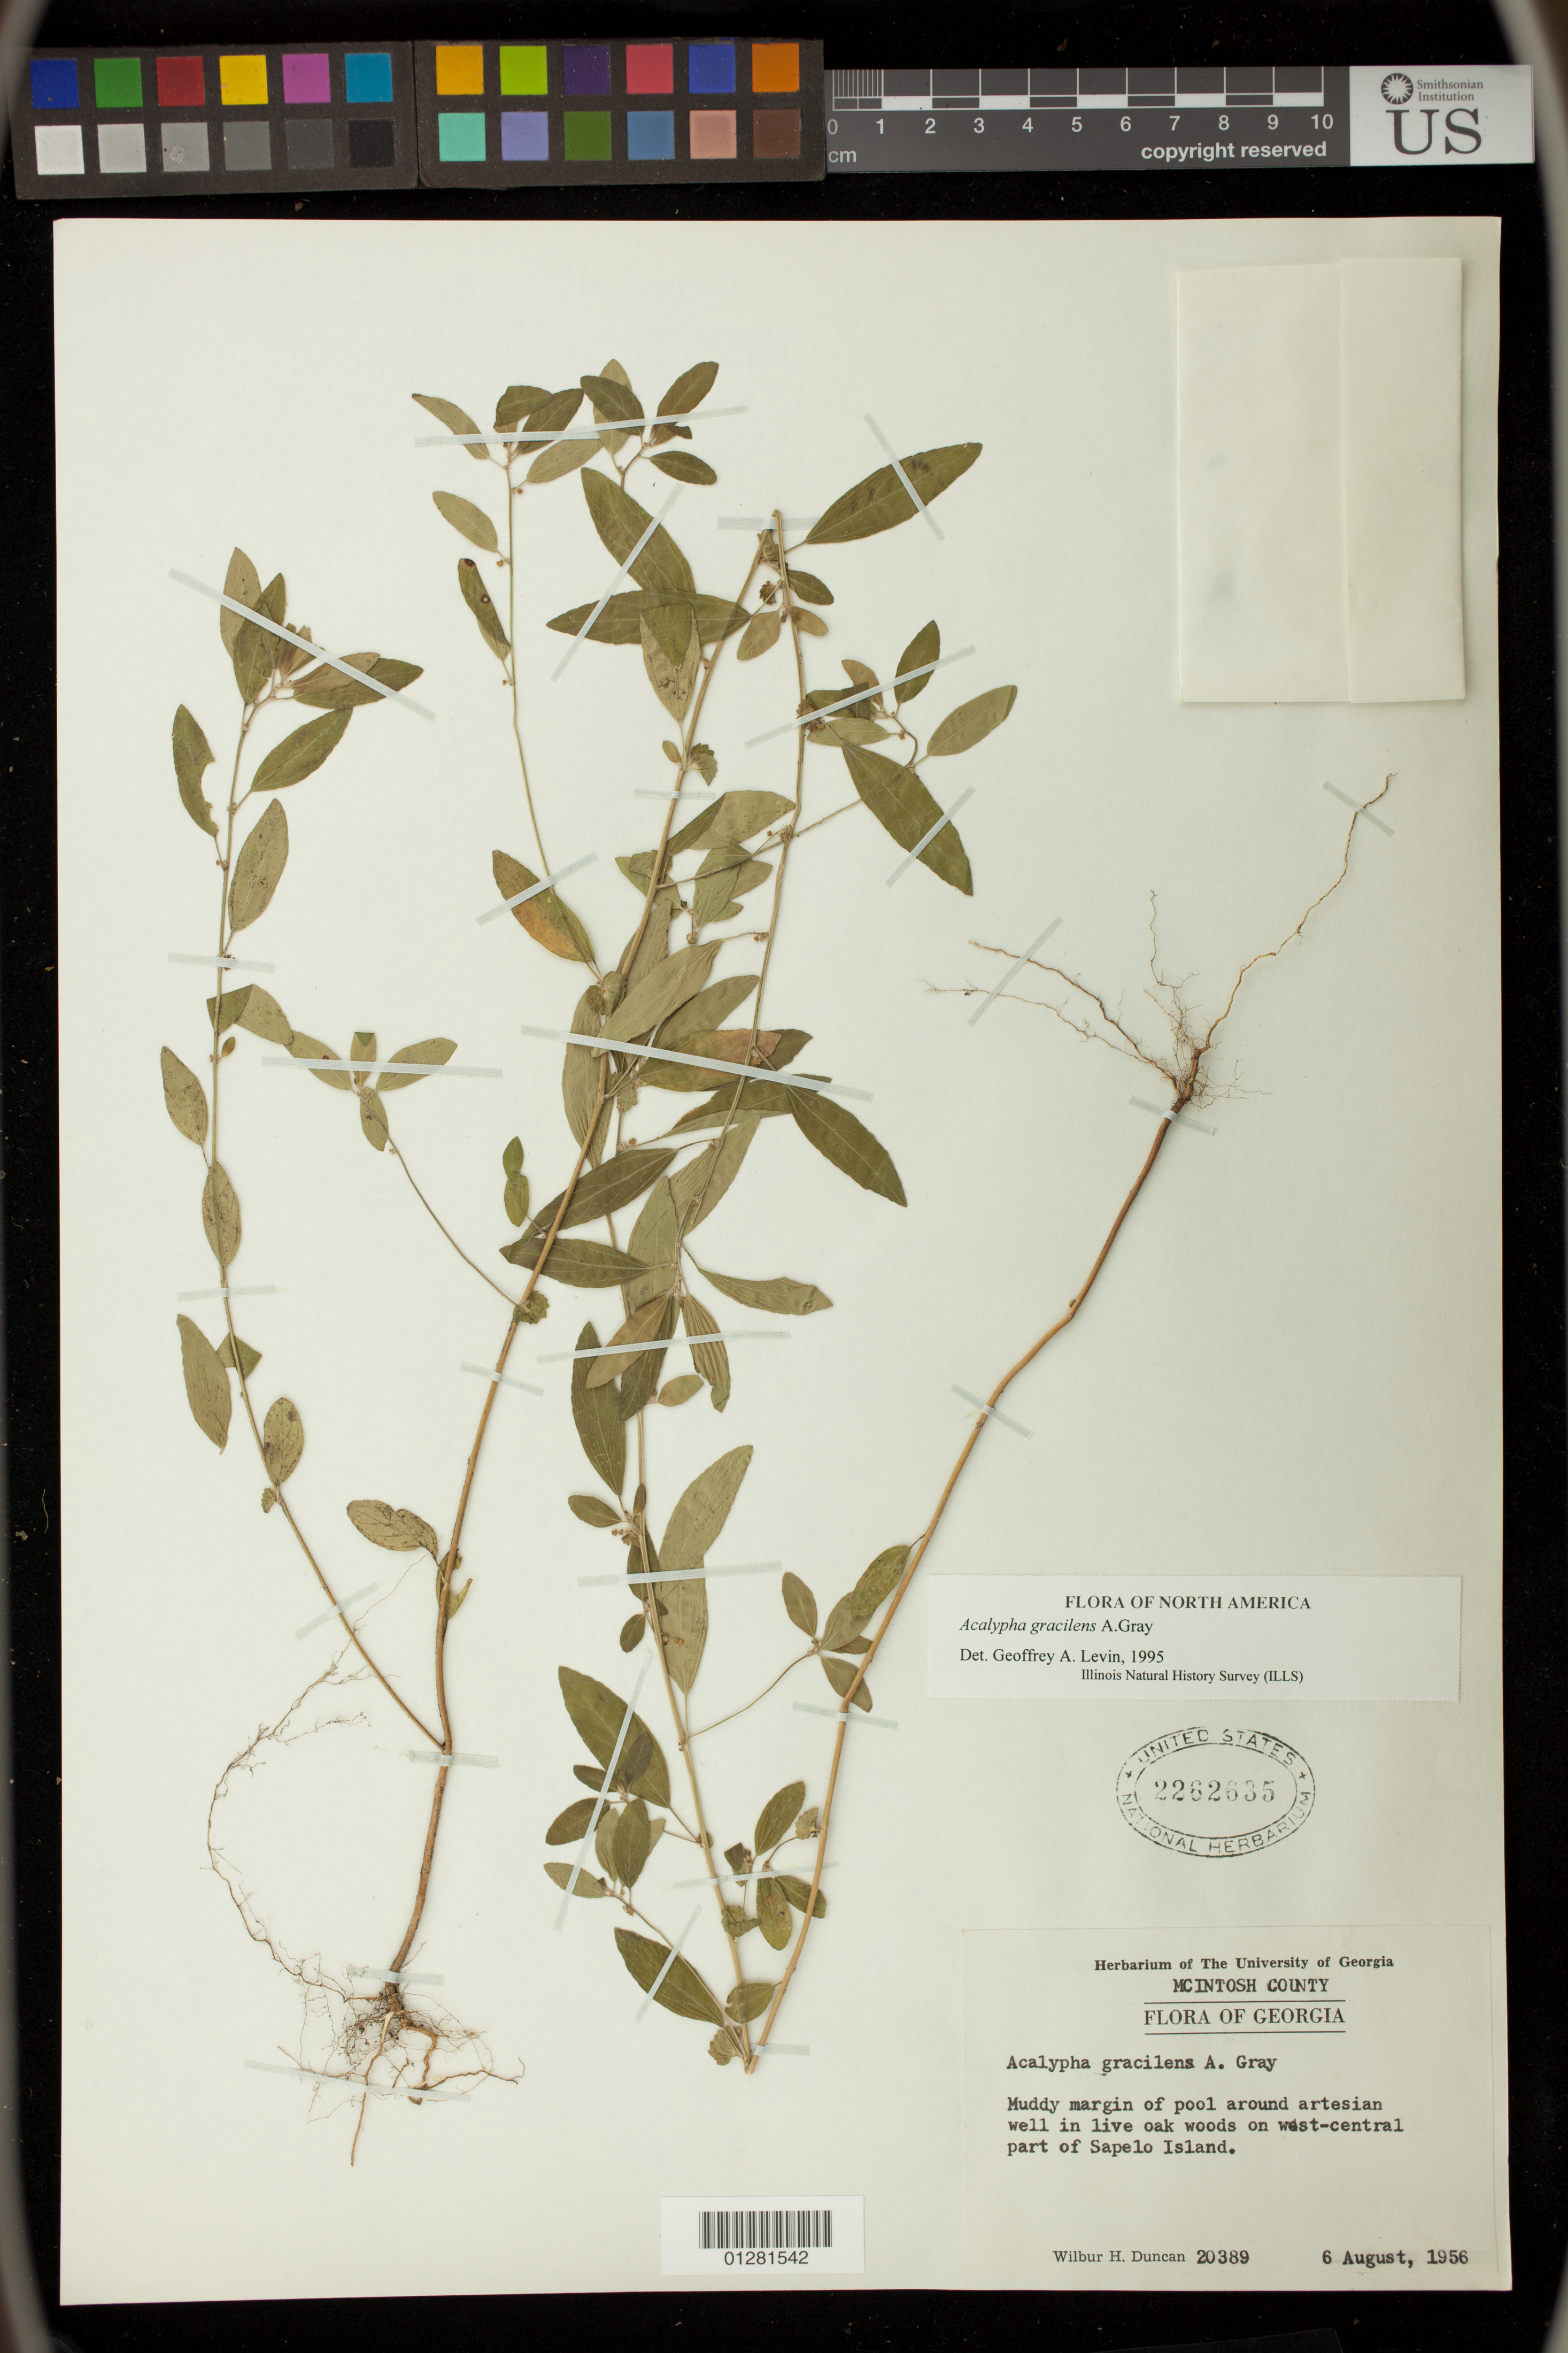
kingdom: Plantae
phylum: Tracheophyta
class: Magnoliopsida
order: Malpighiales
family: Euphorbiaceae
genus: Acalypha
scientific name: Acalypha gracilens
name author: A. Gray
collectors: W. H. Duncan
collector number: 20389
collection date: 1956-08-06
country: United States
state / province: Georgia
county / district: Mcintosh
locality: west-central part of Sapelo Island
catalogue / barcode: US 2262635